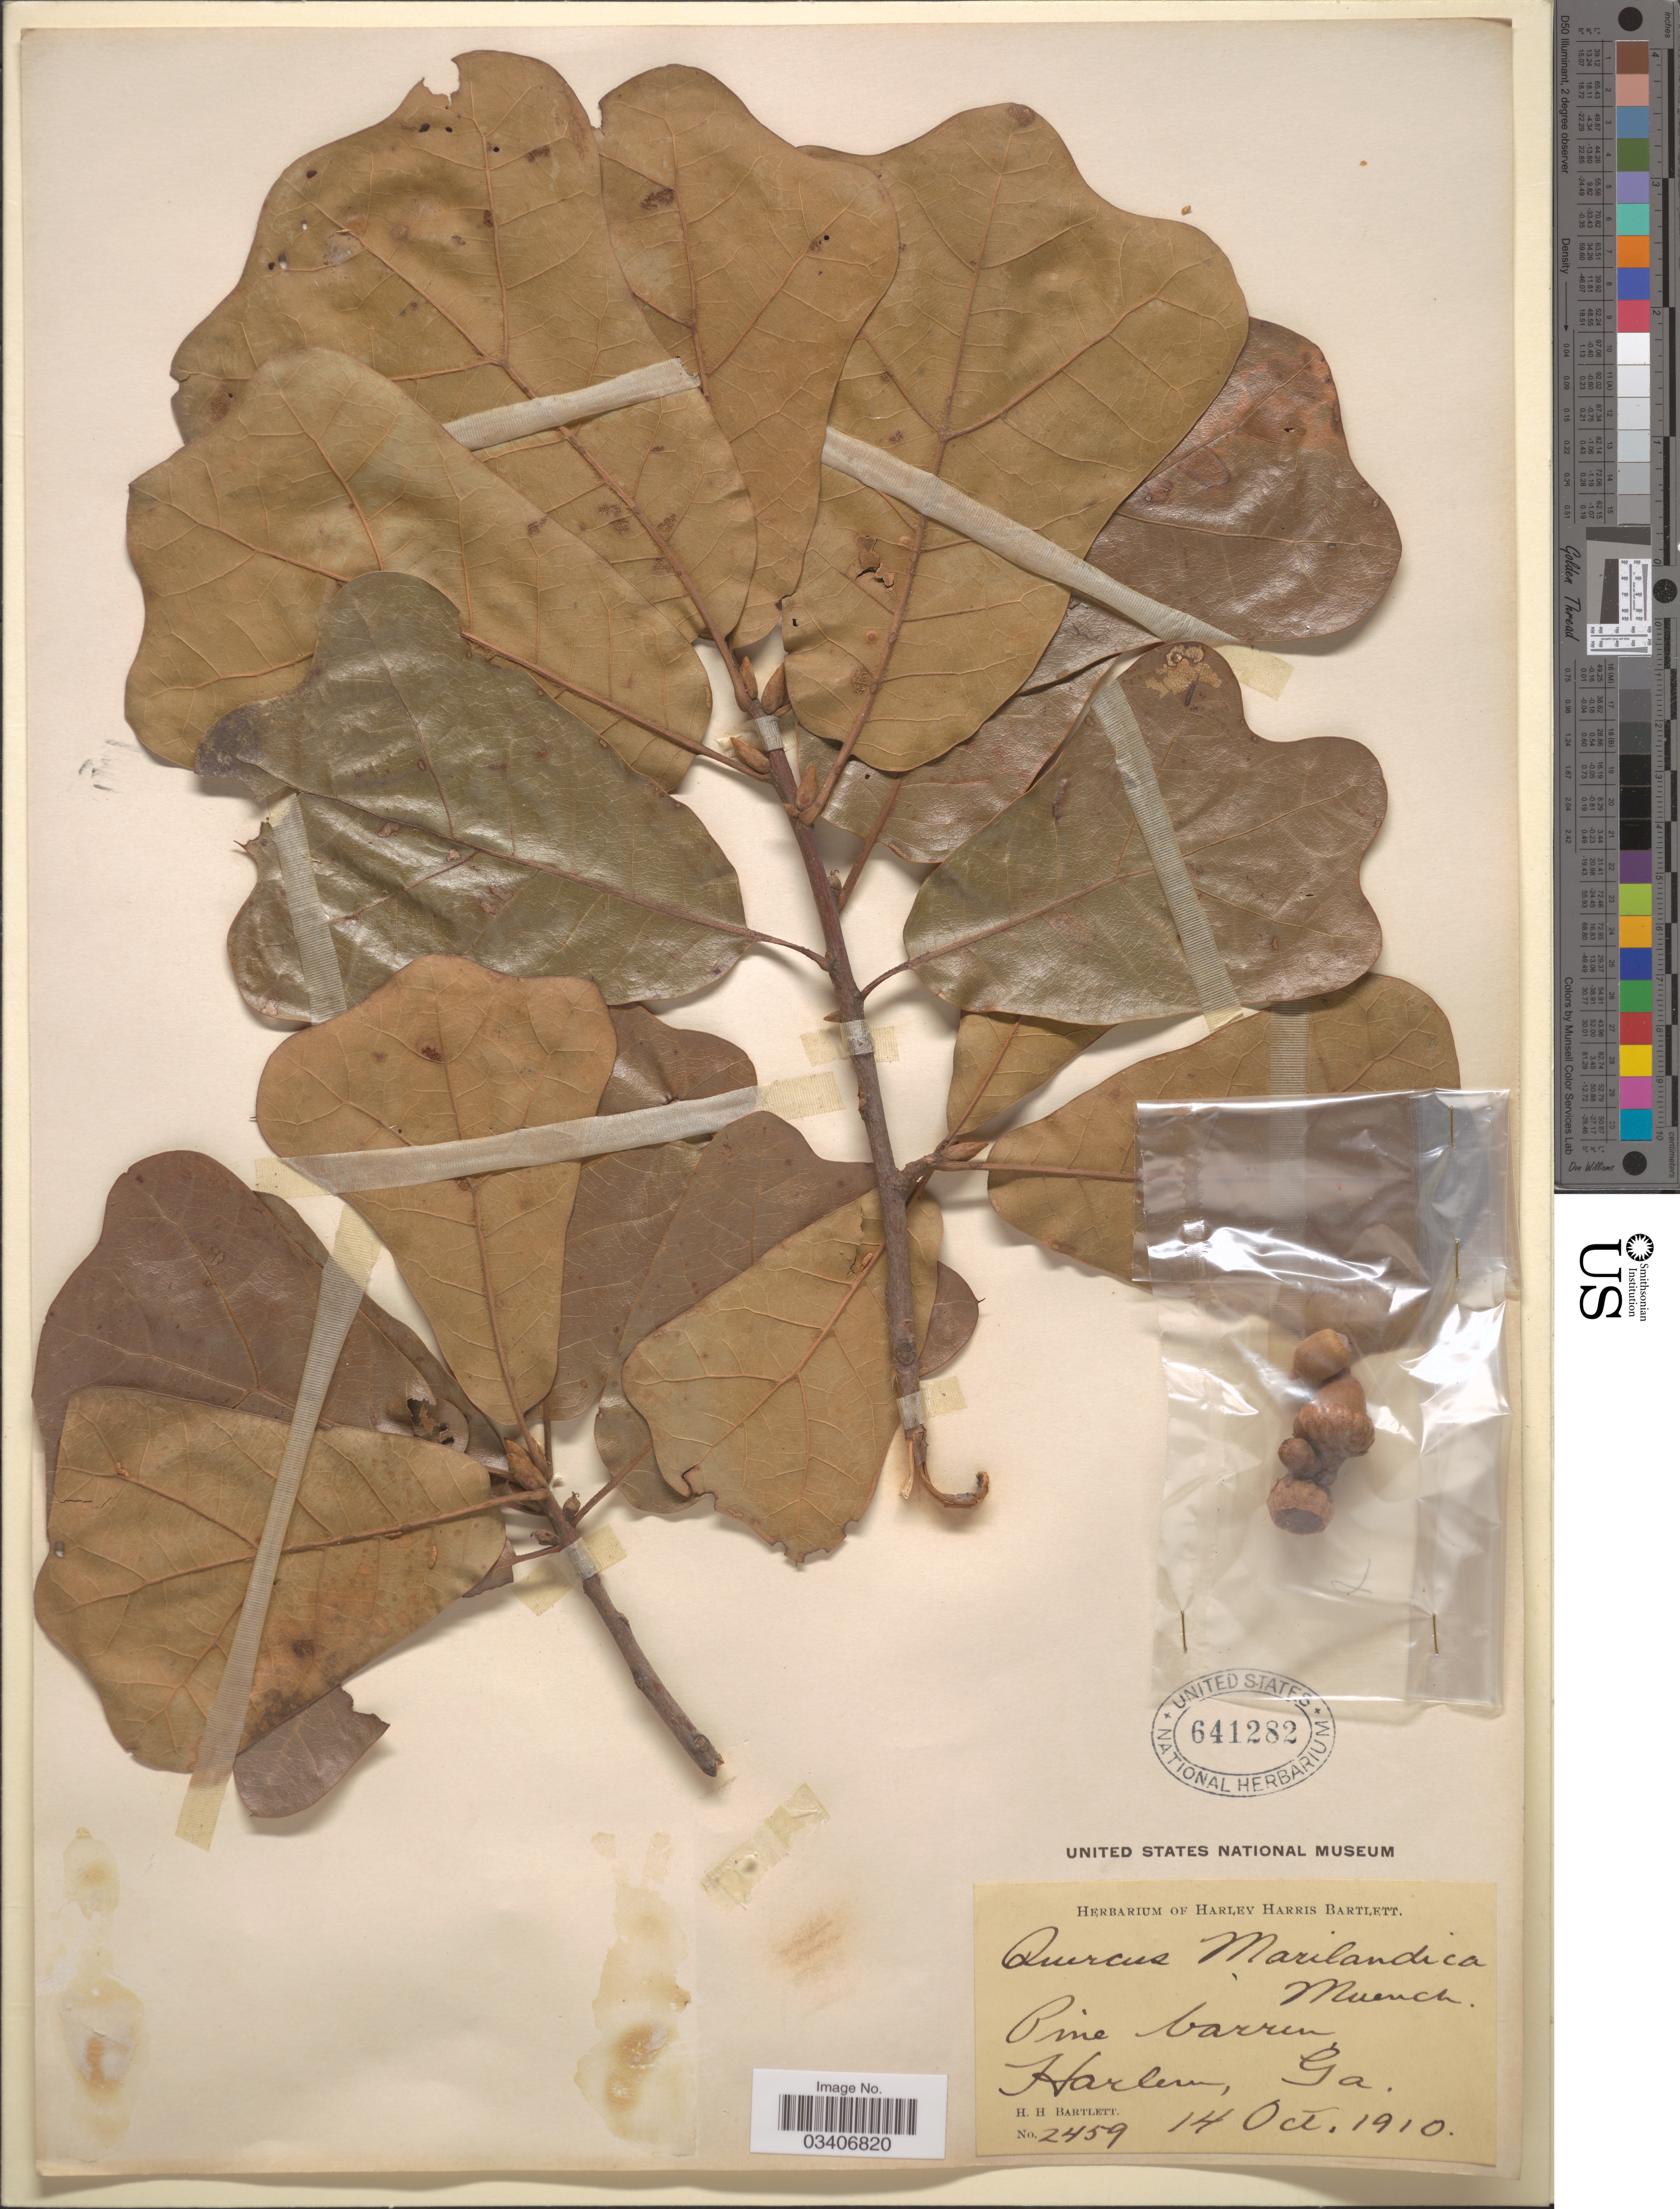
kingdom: Plantae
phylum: Tracheophyta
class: Magnoliopsida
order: Fagales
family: Fagaceae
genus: Quercus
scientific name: Quercus marilandica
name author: (L.) Münchh.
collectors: H. H. Bartlett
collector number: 2459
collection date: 1910-10-14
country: United States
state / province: Georgia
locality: Harlem.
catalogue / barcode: US 641282